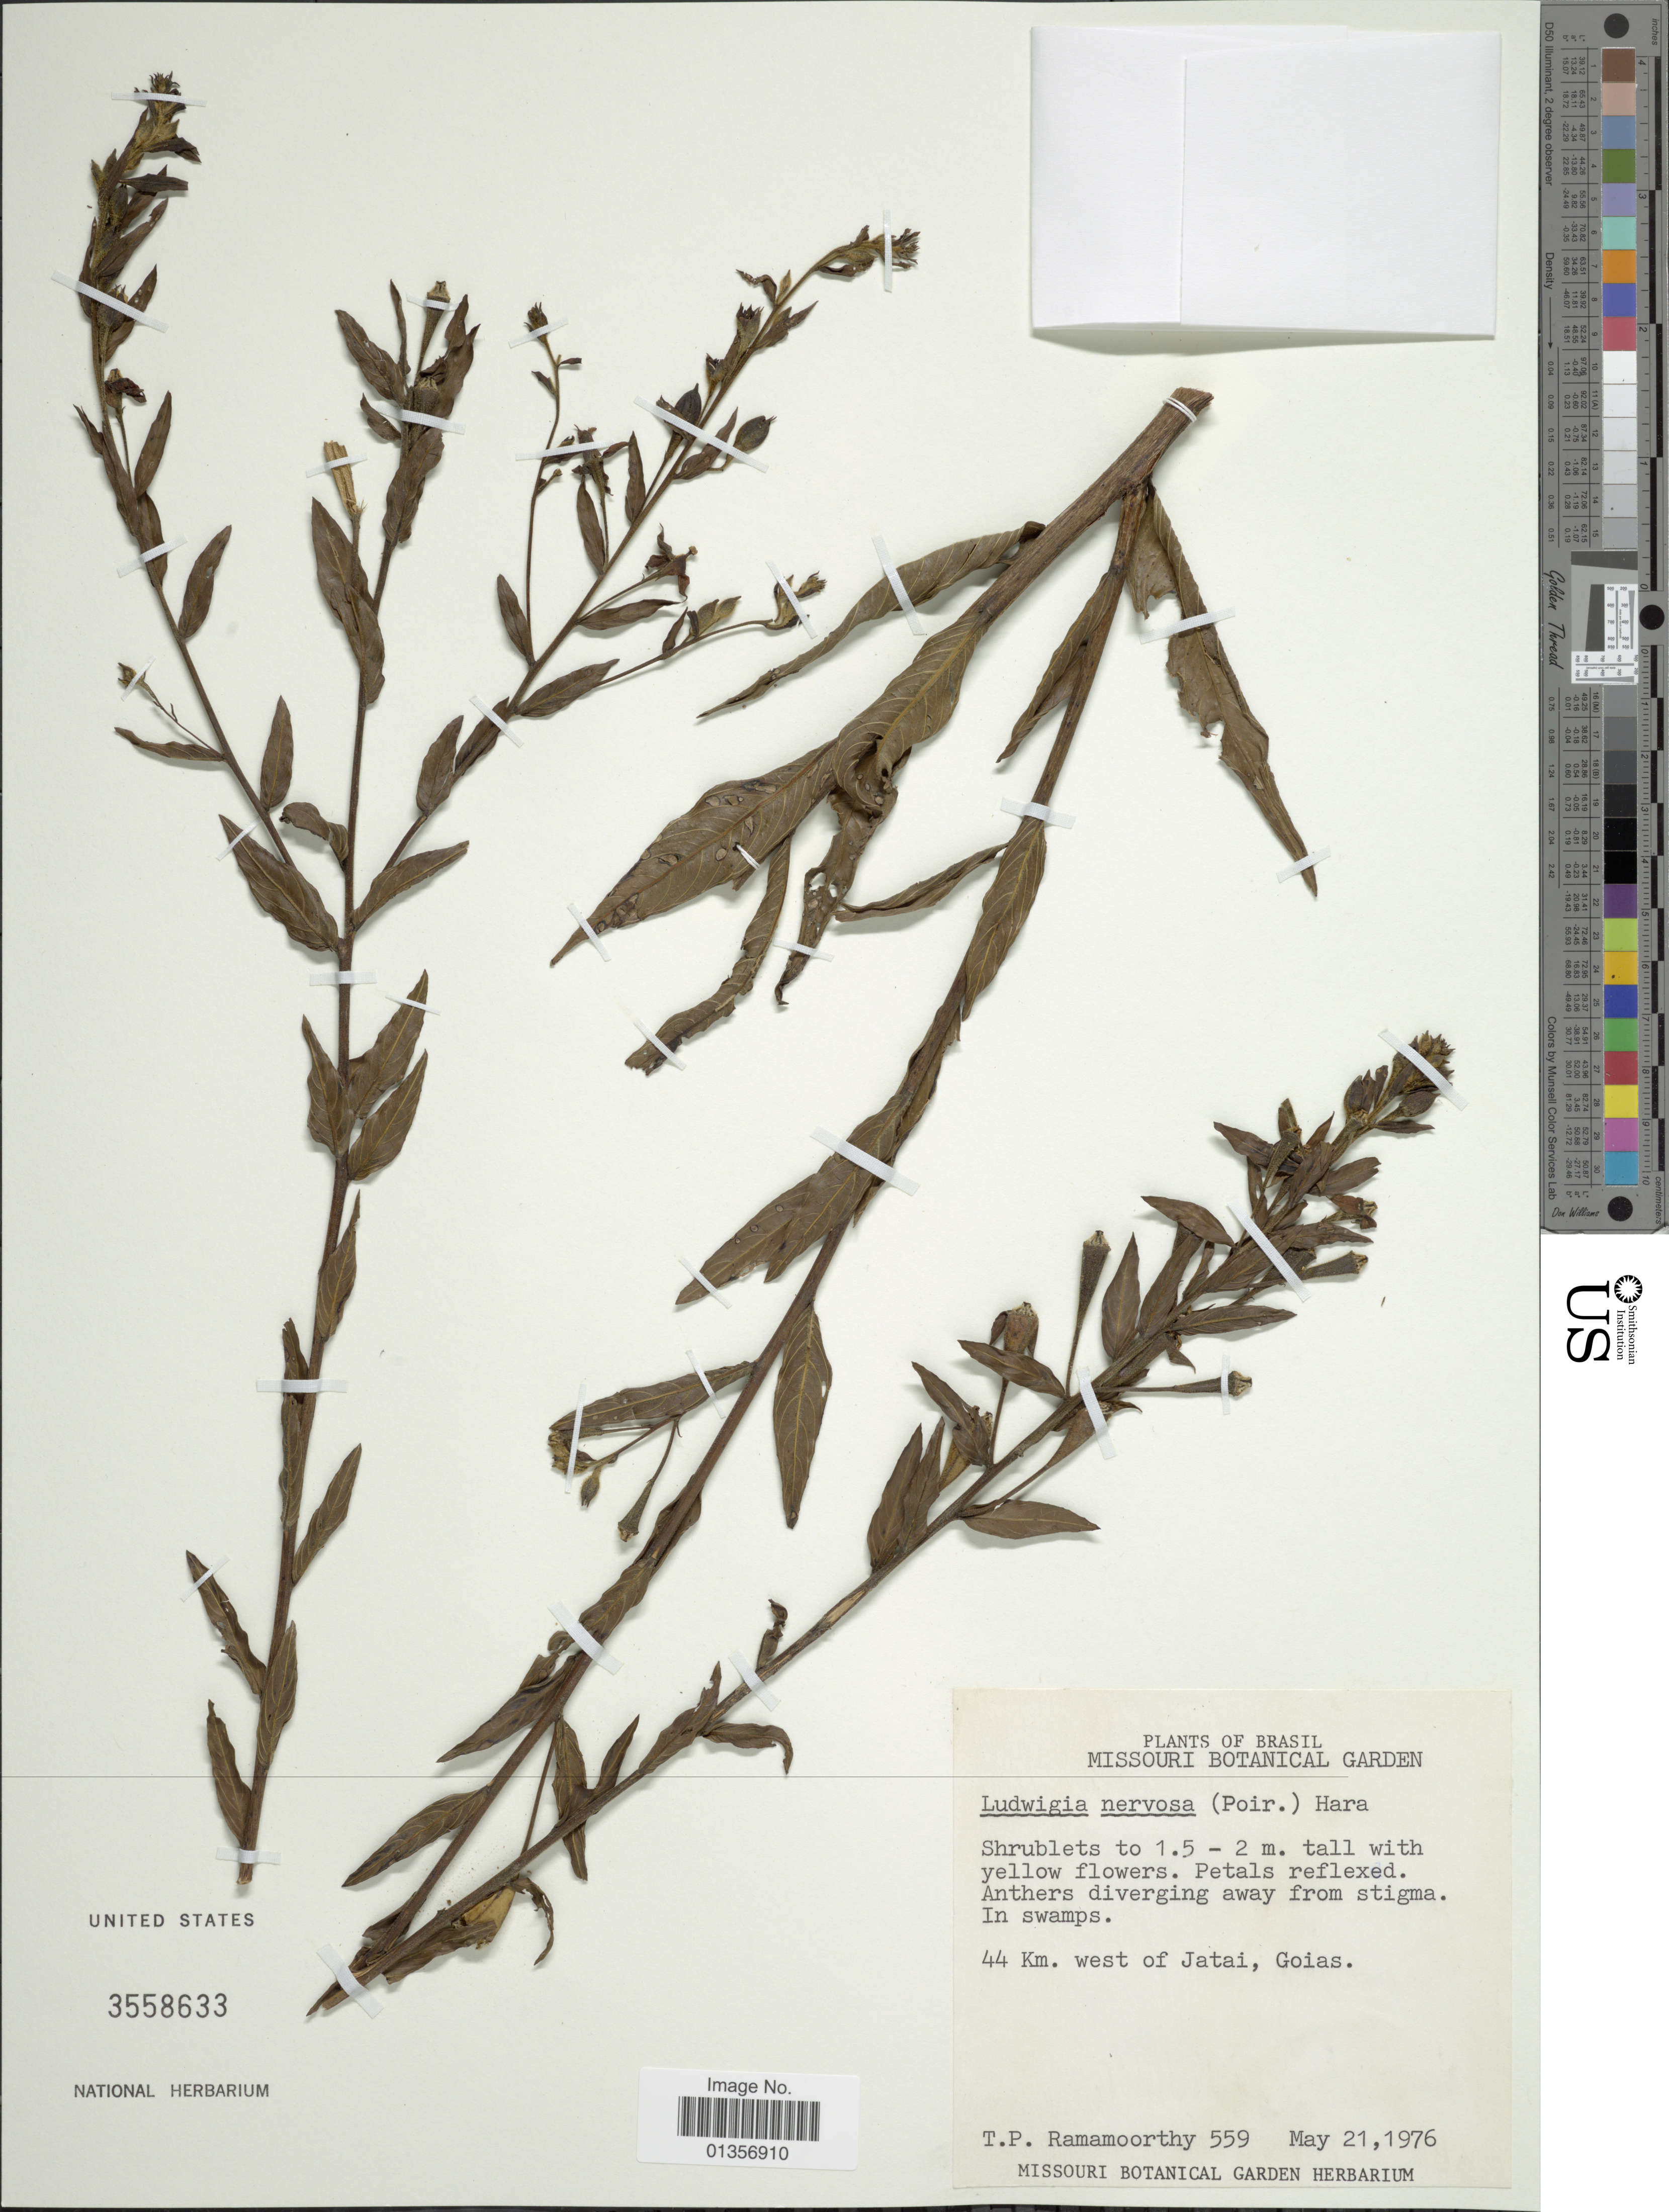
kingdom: Plantae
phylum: Tracheophyta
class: Magnoliopsida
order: Myrtales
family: Onagraceae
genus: Ludwigia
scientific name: Ludwigia nervosa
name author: (Poir.) H. Hara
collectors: T. P. Ramamoorthy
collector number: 559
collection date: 1976-05-21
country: Brazil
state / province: Goiás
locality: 44 Km. west of Jatai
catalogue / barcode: US 3558633